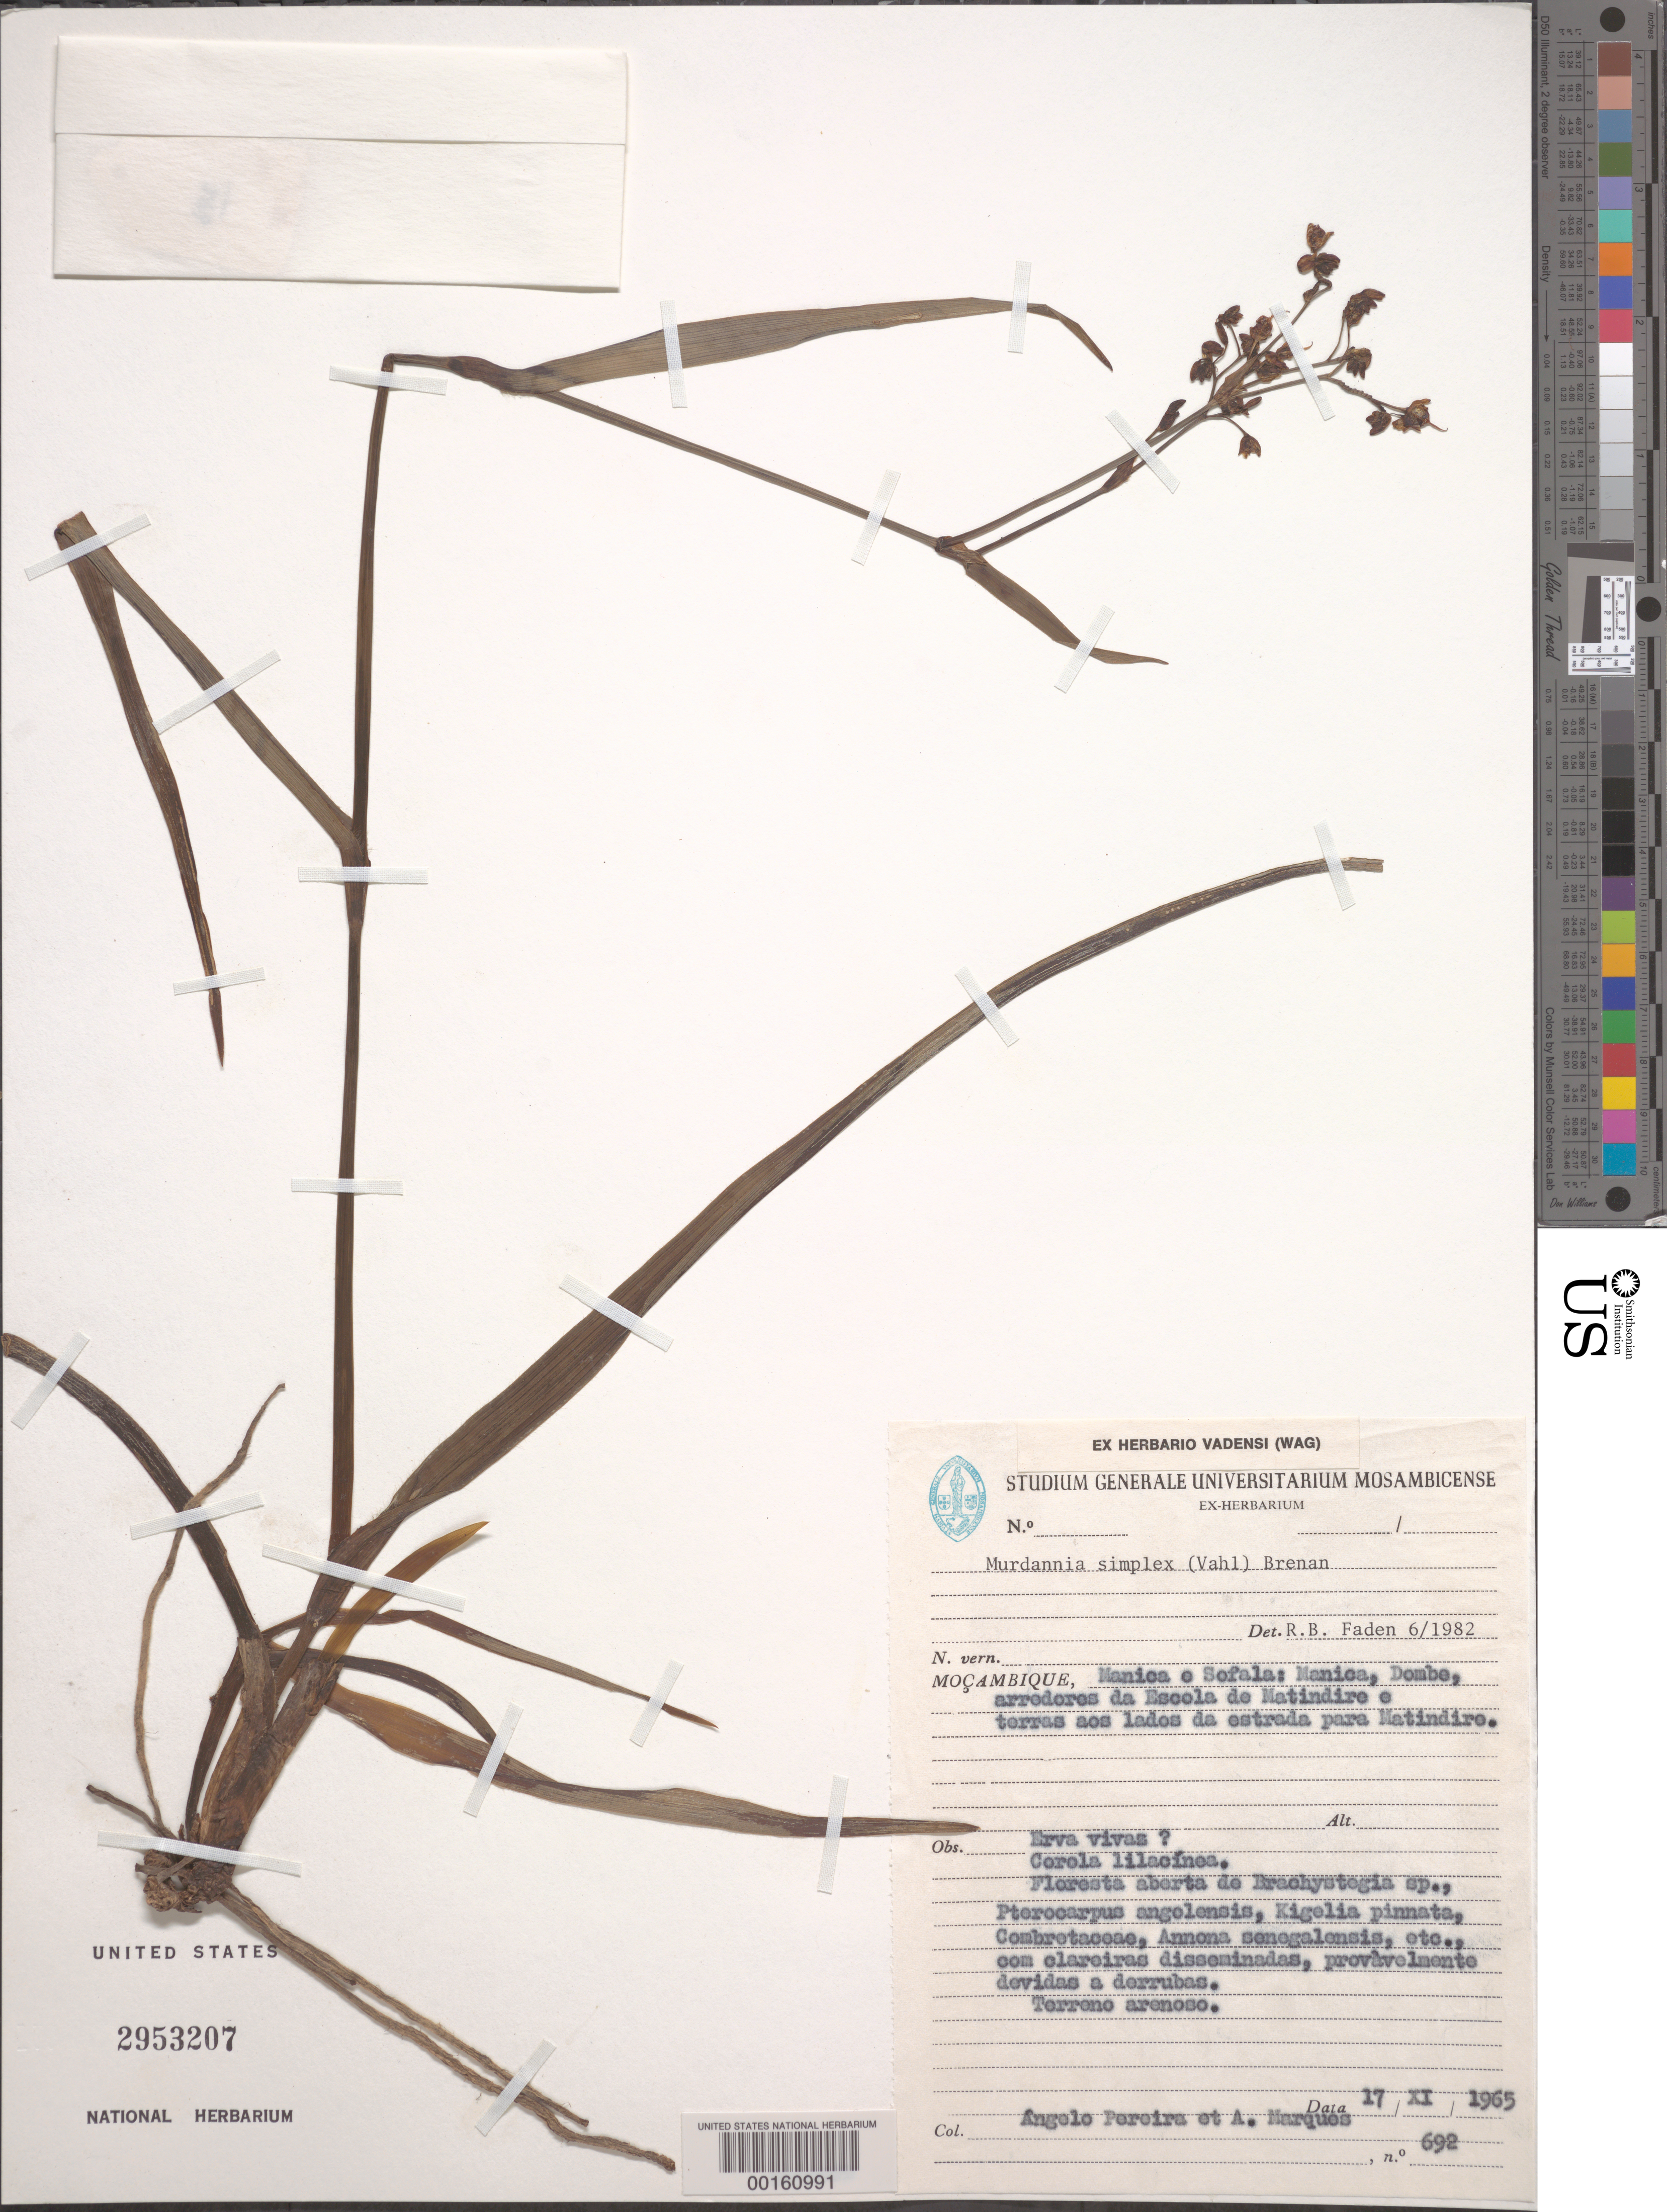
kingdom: Plantae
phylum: Tracheophyta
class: Liliopsida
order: Commelinales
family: Commelinaceae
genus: Murdannia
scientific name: Murdannia simplex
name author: (Vahl) Brenan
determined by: Faden, Robert B., (US), Smithsonian Institution - National Museum of Natural History (UNITED STATES)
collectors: A. Pereira & A. Marques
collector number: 692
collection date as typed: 17 Nov 1965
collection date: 1965-11-17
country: Mozambique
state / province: Manica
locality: Dombe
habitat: Sandy, dry soil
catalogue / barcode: US 2953207